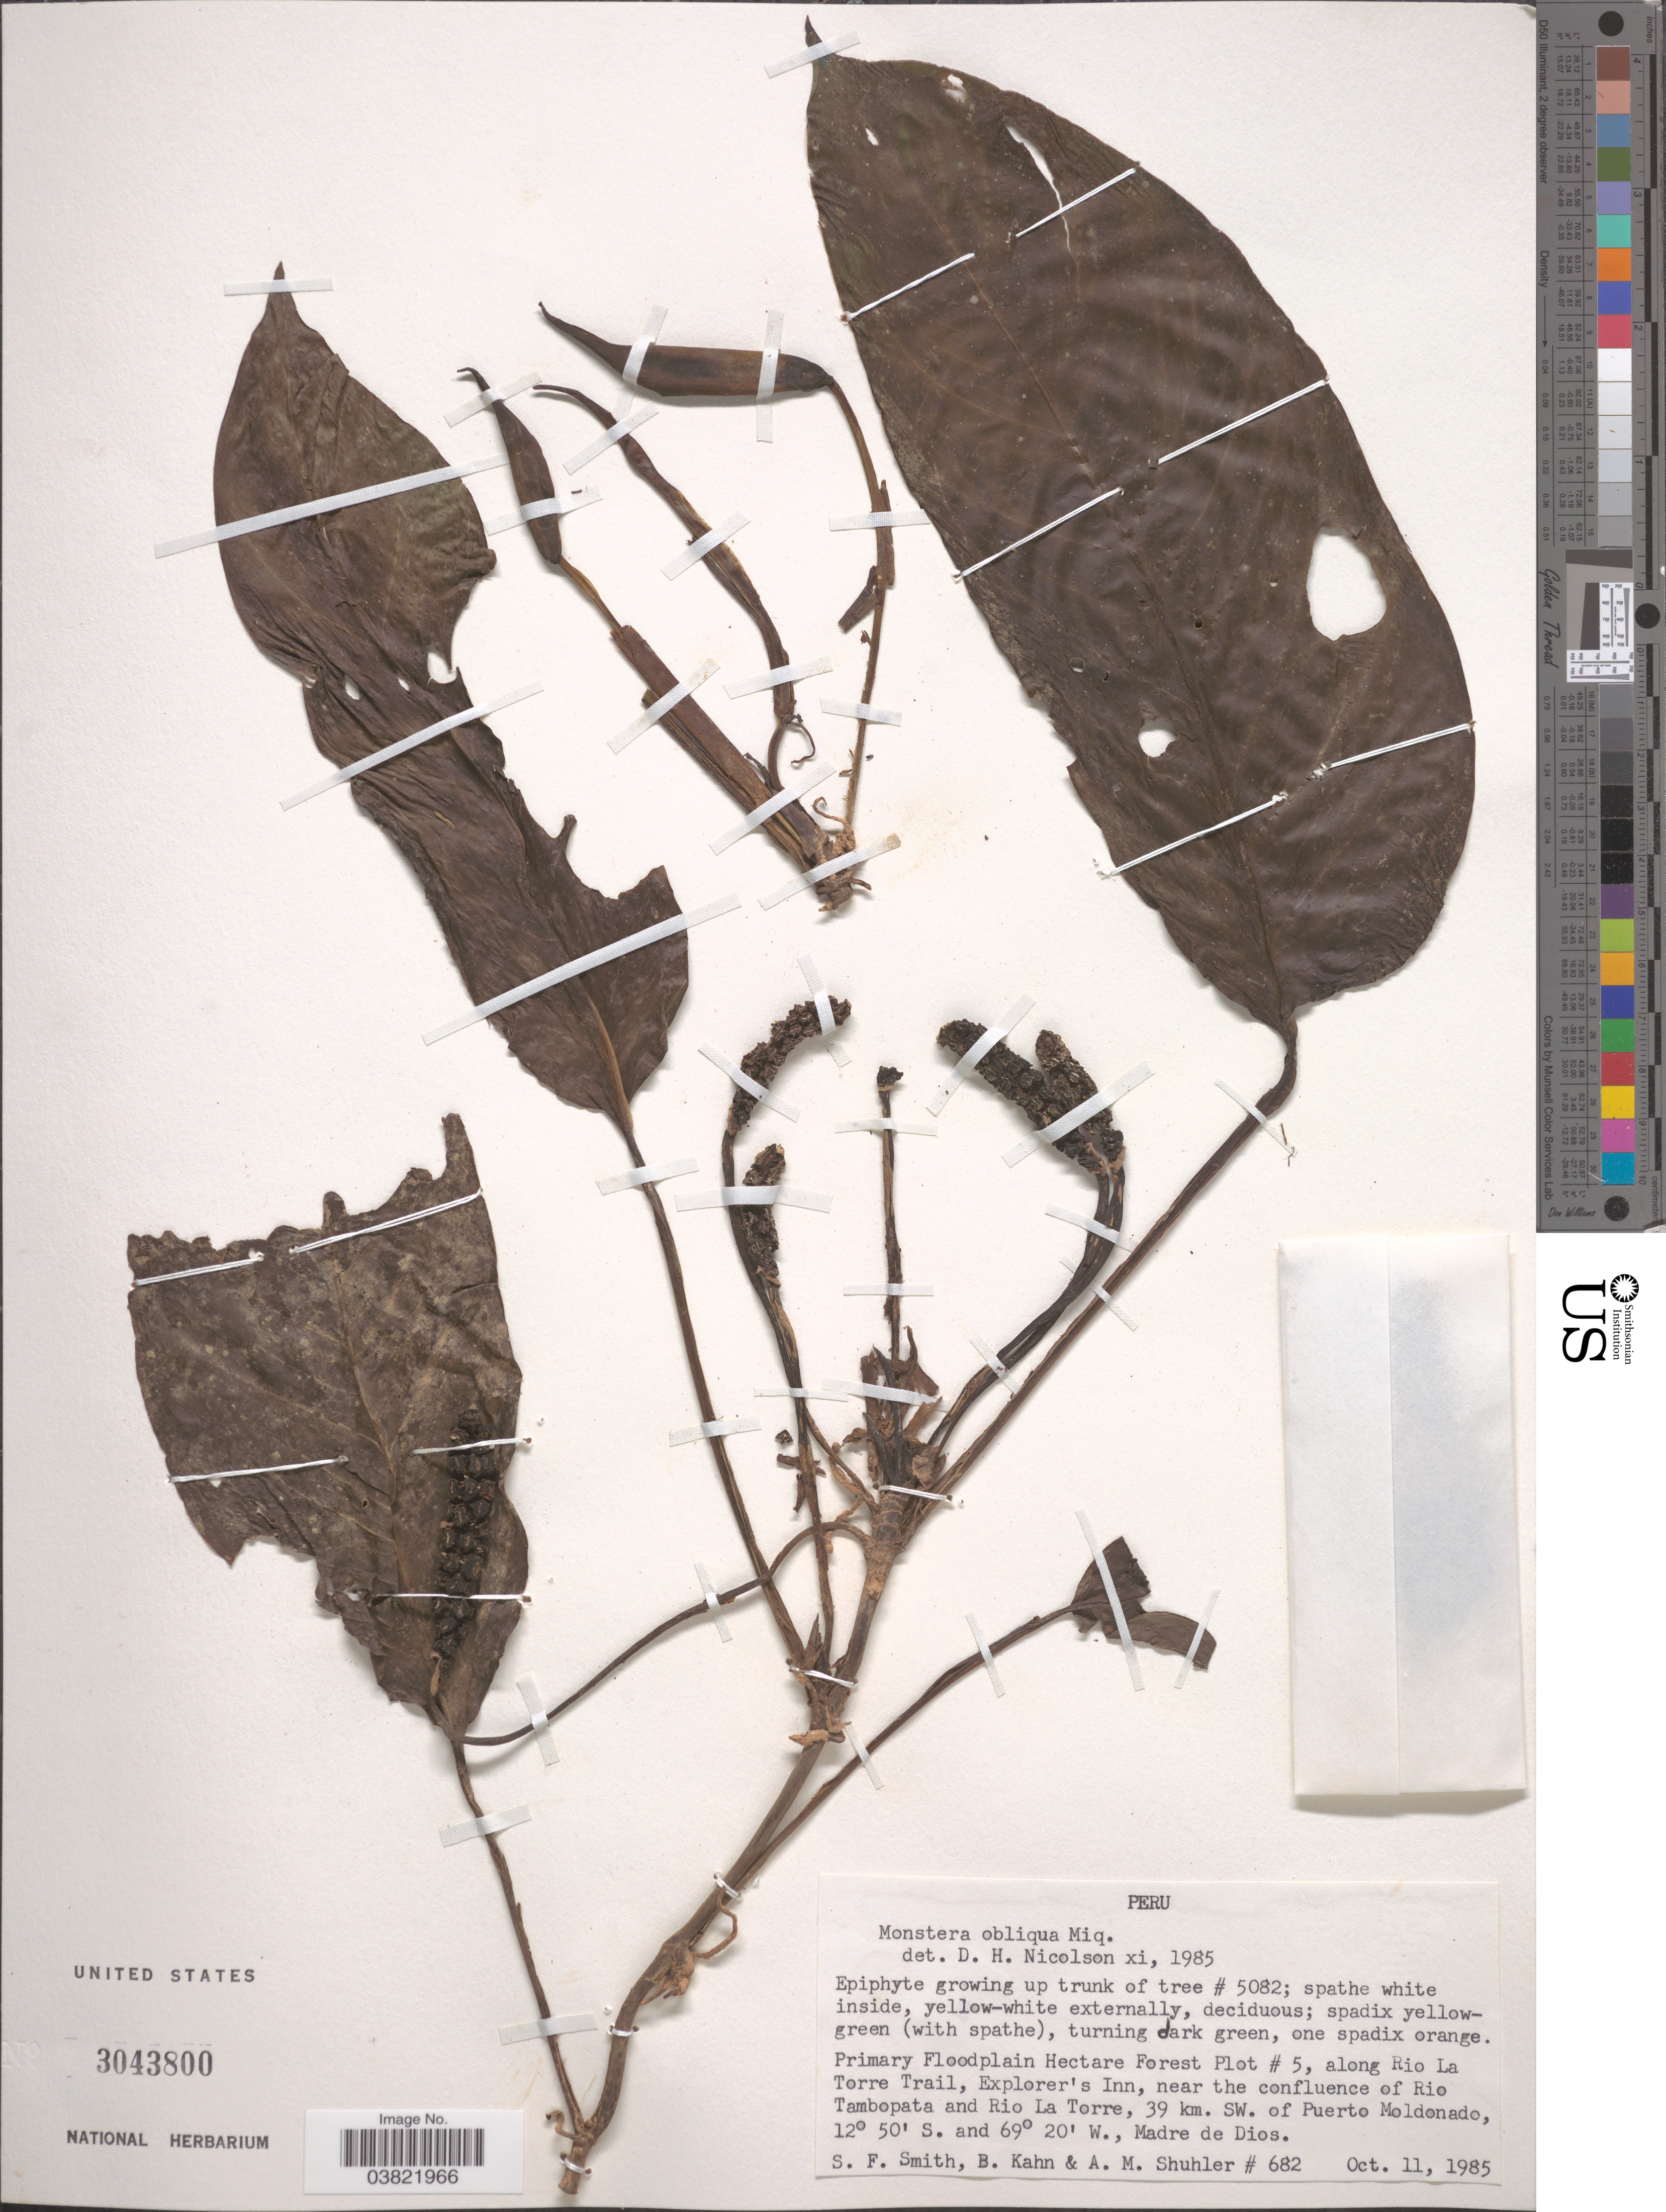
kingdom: Plantae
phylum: Tracheophyta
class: Liliopsida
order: Alismatales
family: Araceae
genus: Monstera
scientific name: Monstera obliqua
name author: Miq.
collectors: S.F. Smith, B. Kahn & A. Shuhler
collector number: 682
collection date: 1985-10-11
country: Peru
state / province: Madre de Dios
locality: Primary Floodplain Hectare Forest Plot # 5, along Rio La Torre Trail, Explorer's Inn, near the confluence of Rio Tambopata and Rio La Torre, 39 km. SW. of Puerto Moldonado.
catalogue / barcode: US 3043800